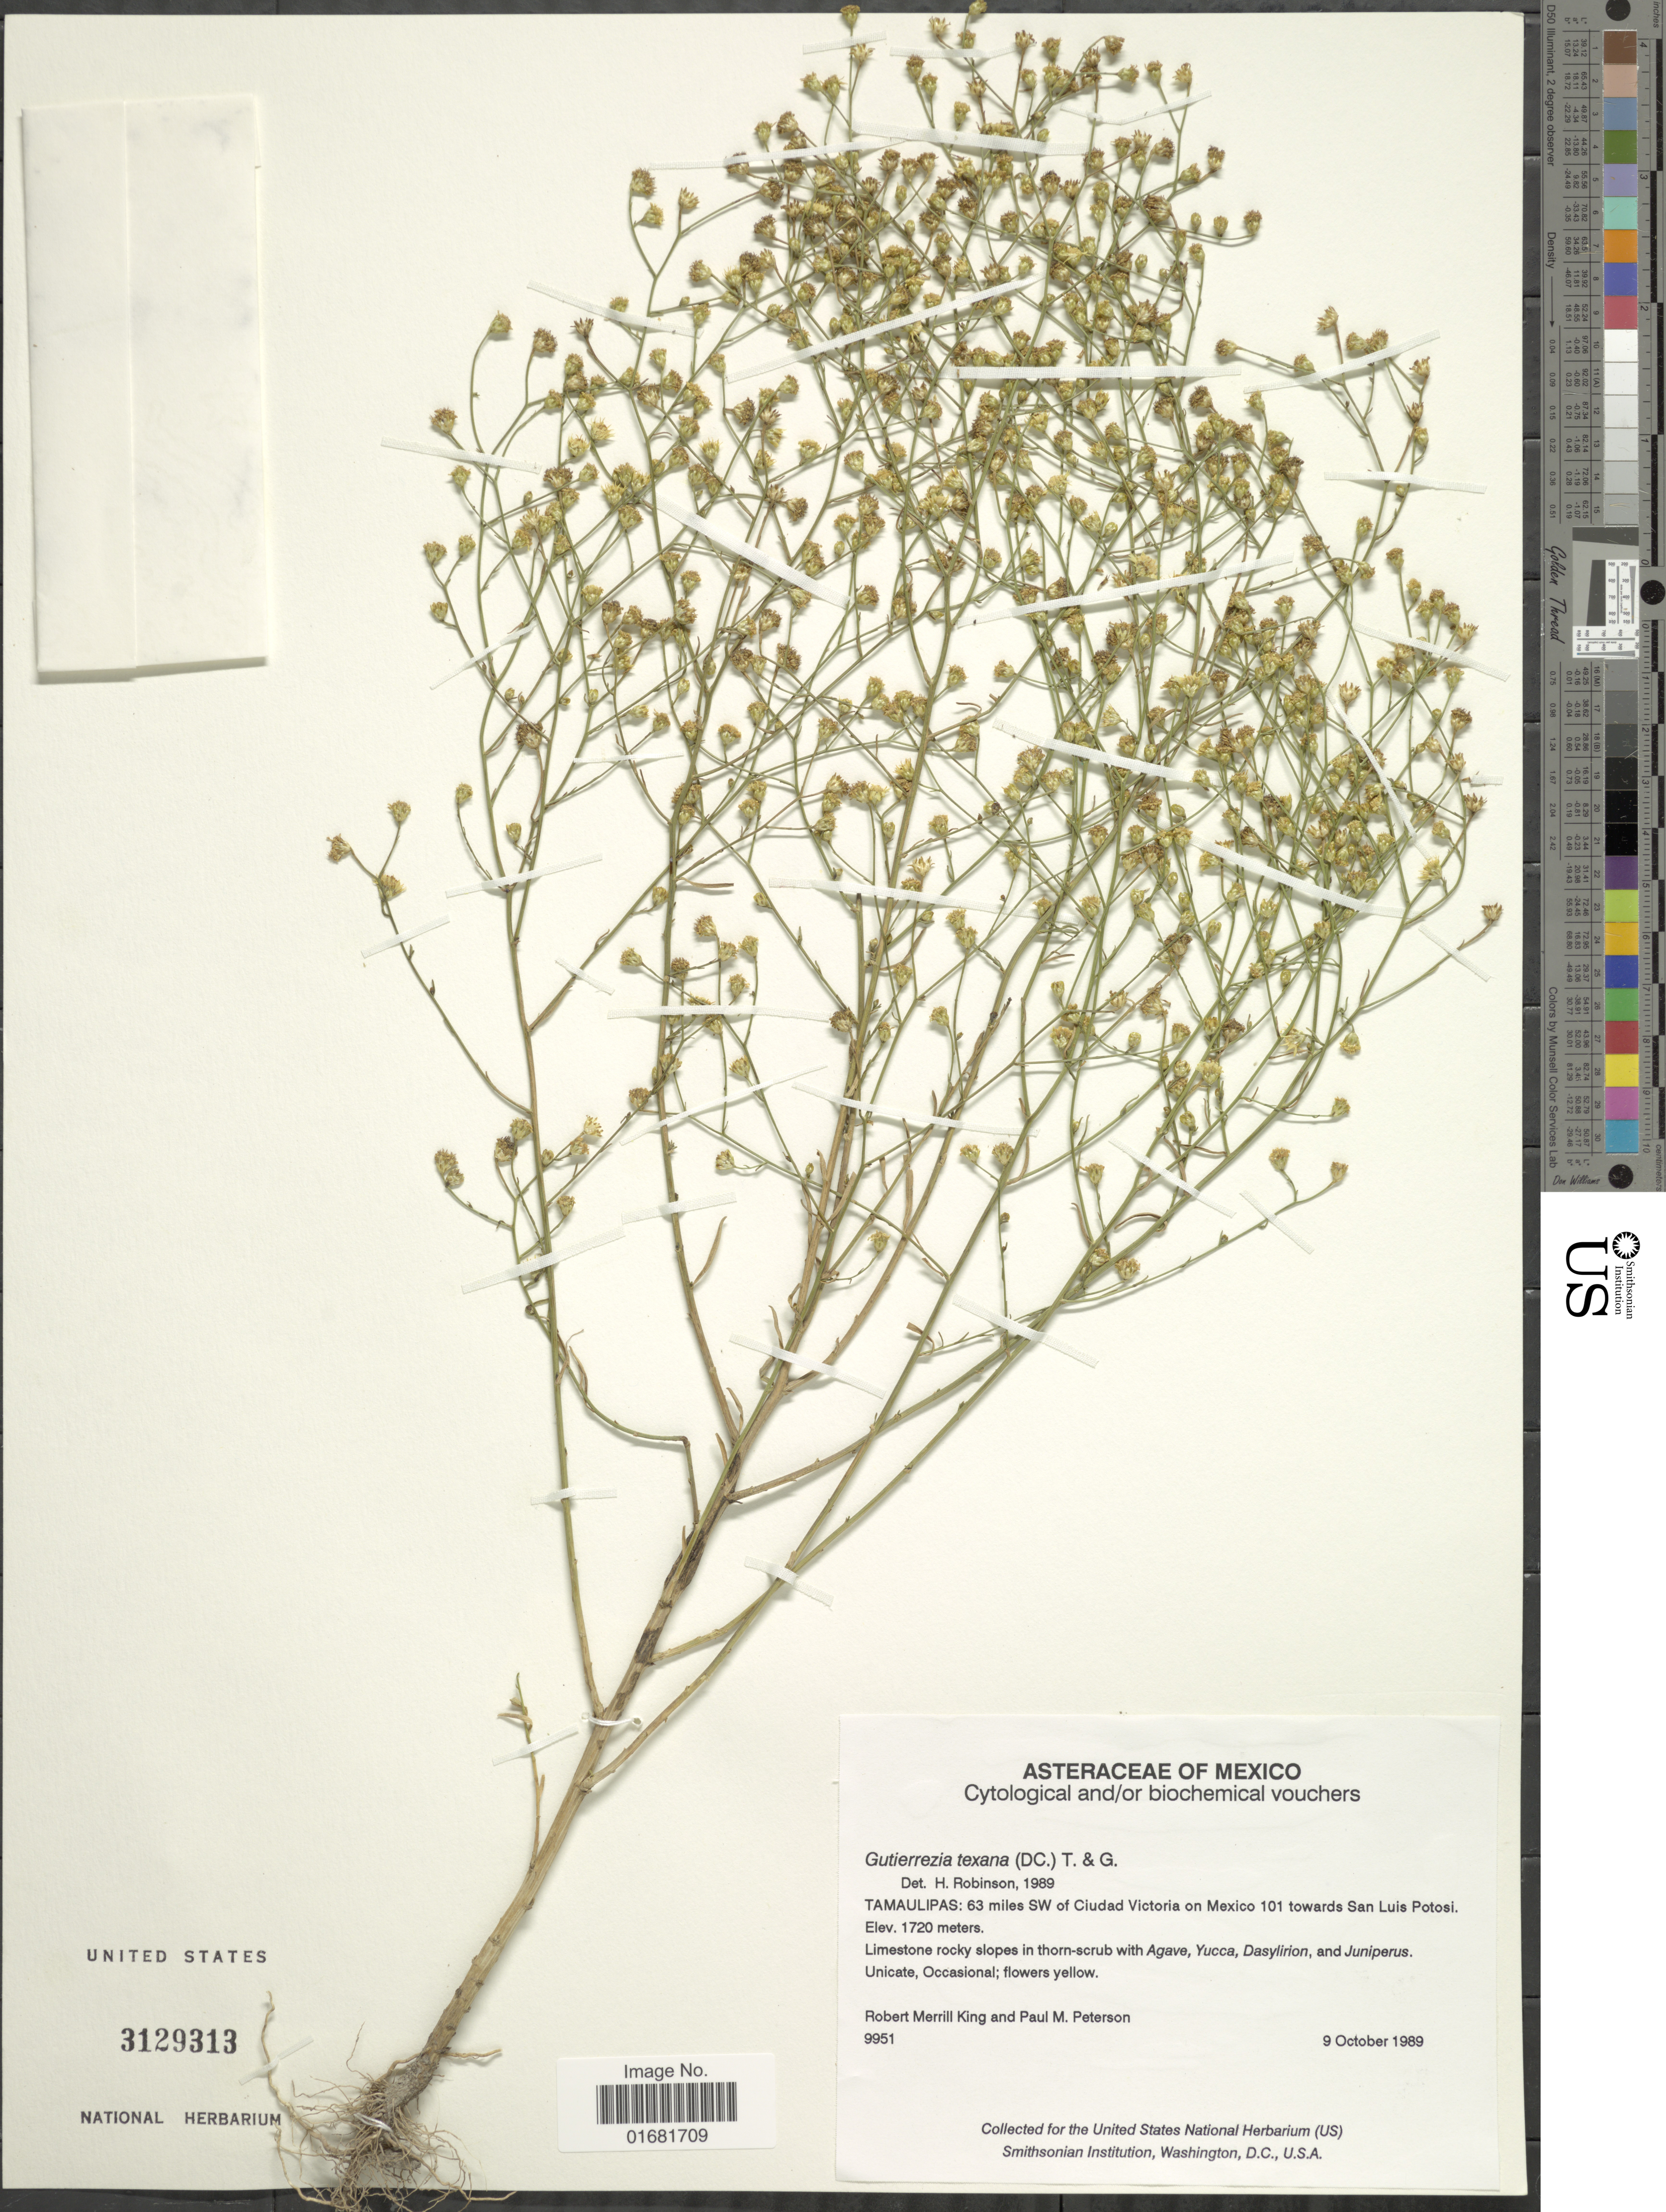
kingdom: Plantae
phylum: Tracheophyta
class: Magnoliopsida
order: Asterales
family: Asteraceae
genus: Gutierrezia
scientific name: Gutierrezia texana var. glutinosa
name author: (S. Schauer) M.A. Lane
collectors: R. M. King & P. M. Peterson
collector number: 9951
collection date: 1989-10-09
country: Mexico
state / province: Tamaulipas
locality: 63 miles SW of Ciudad Victoria on Mexico 101 towards San Luis Potosi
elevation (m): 1720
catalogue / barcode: US 3129313